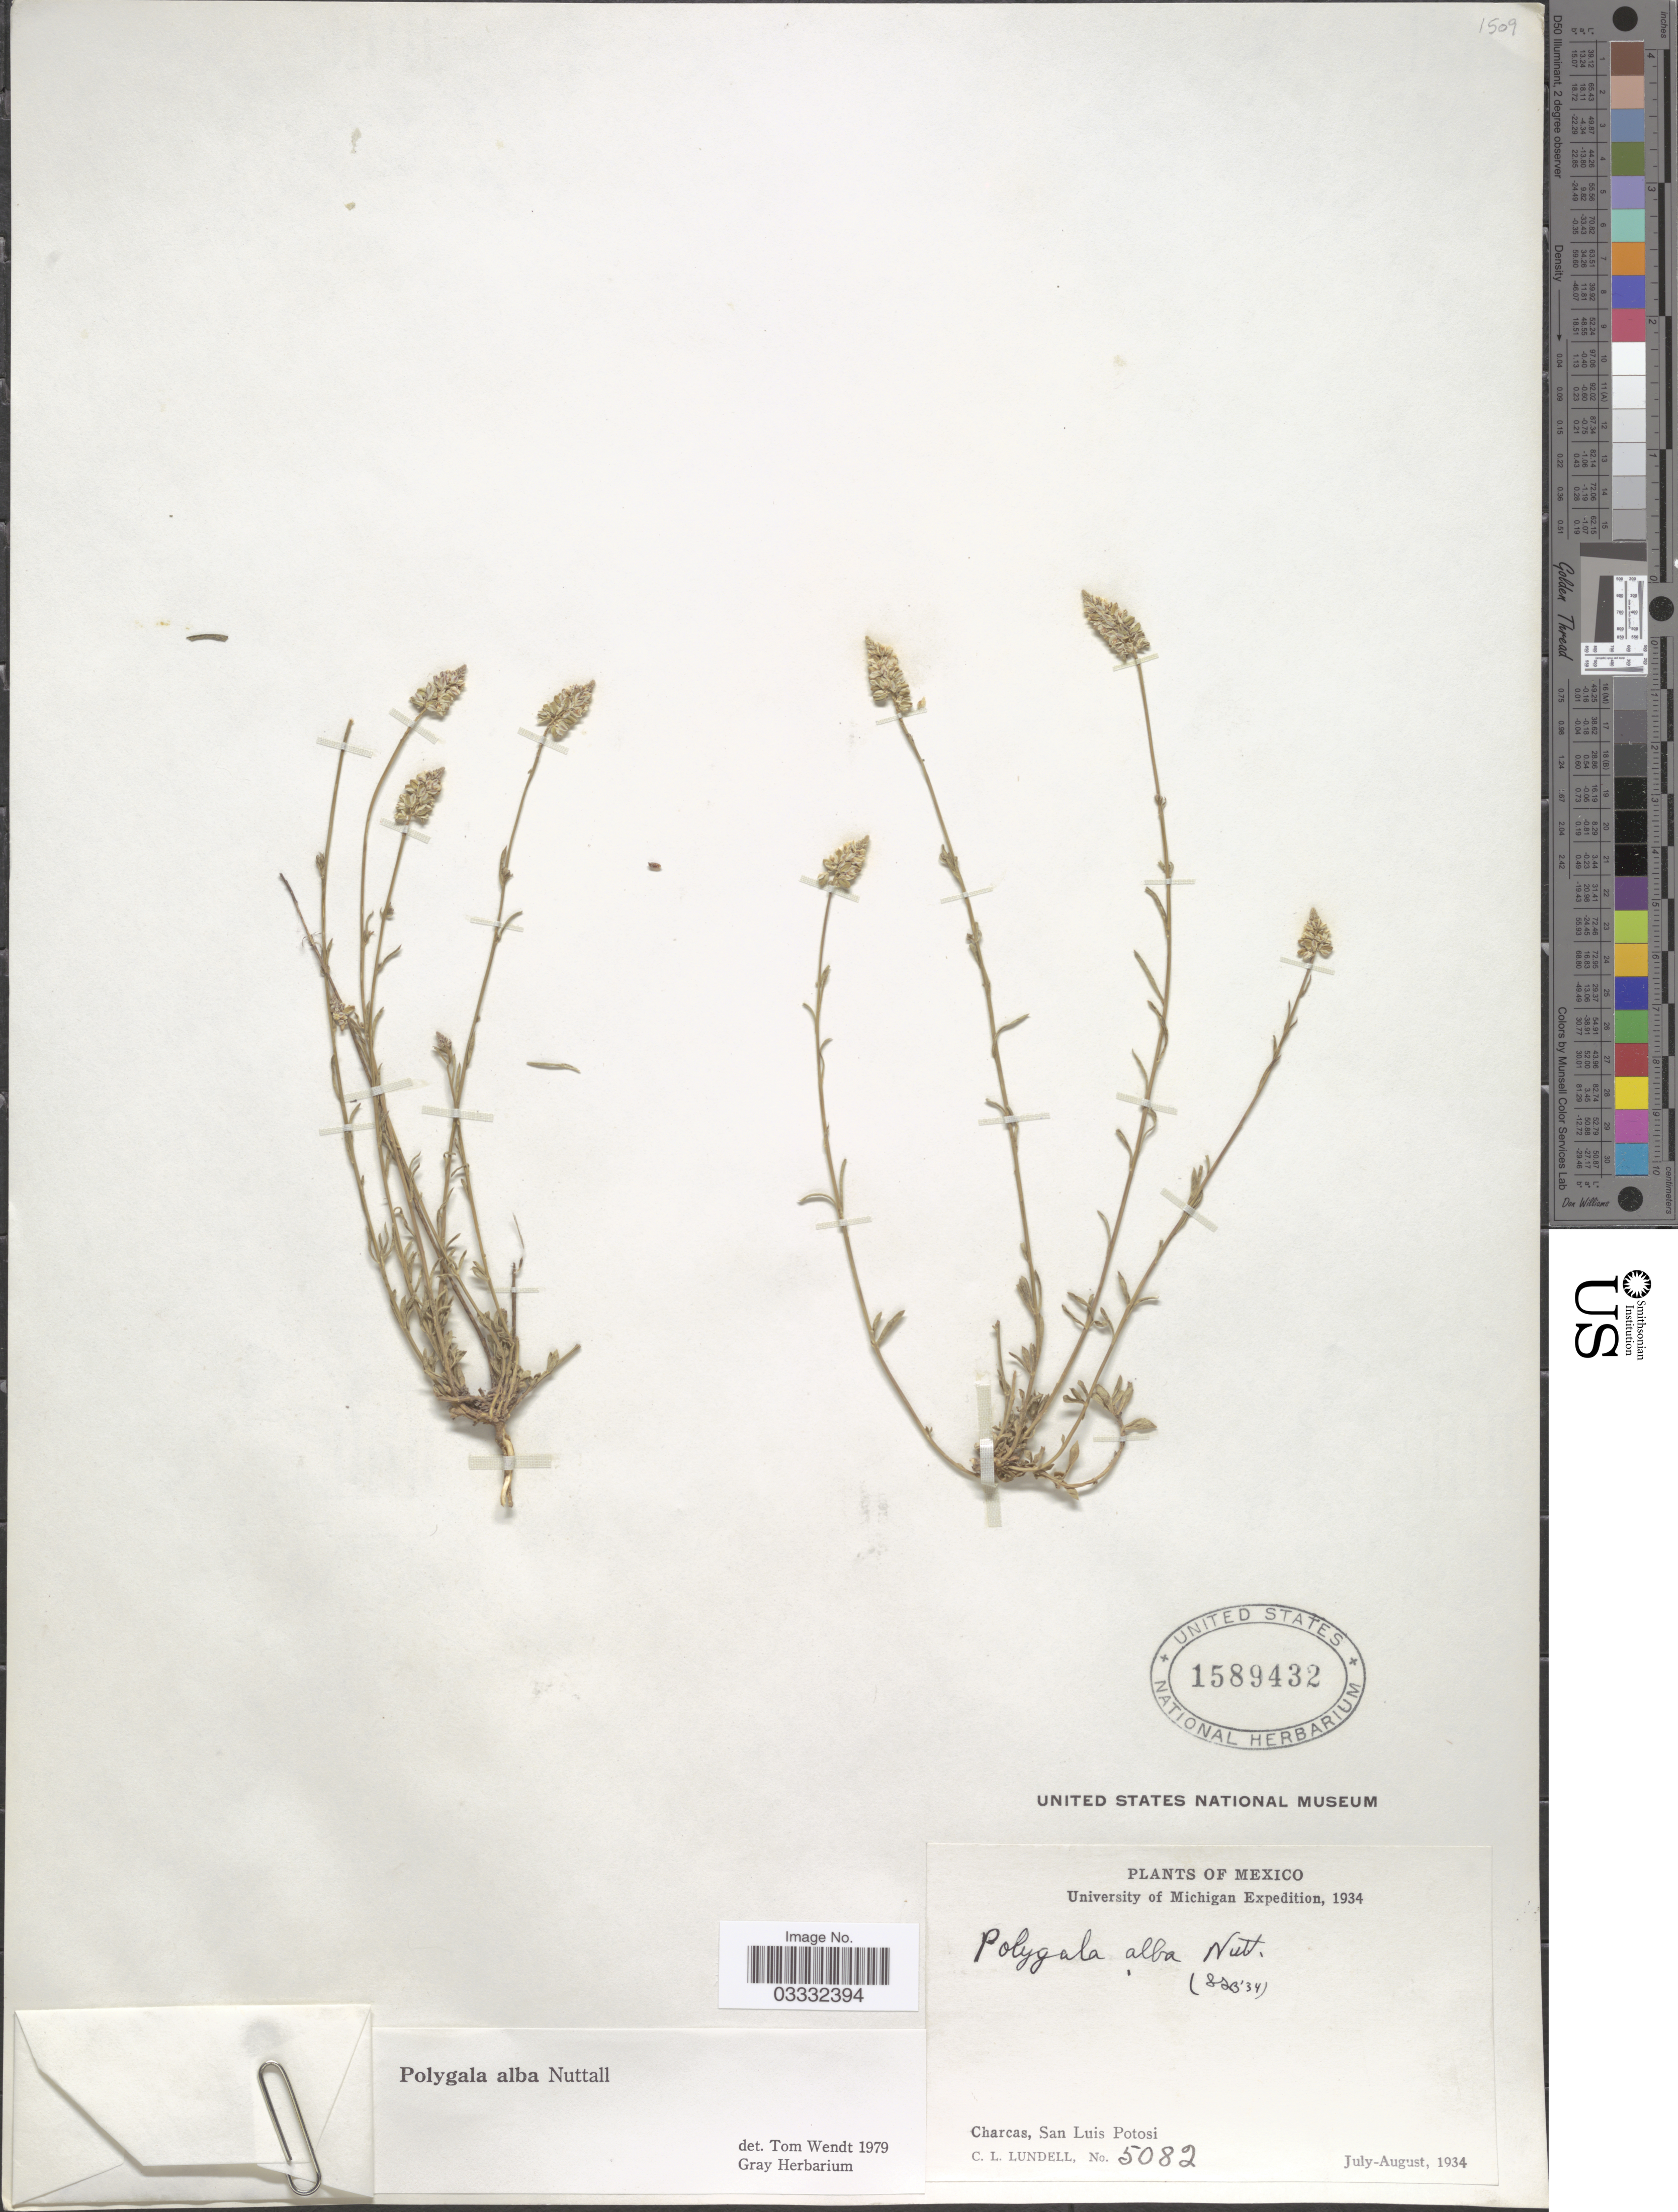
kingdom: Plantae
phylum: Tracheophyta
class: Magnoliopsida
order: Fabales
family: Polygalaceae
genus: Polygala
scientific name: Polygala alba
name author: Nutt.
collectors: C. L. Lundell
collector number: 5082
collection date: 1934-07/1934-08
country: Mexico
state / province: San Luis Potosí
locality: Charcas.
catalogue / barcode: US 1589432